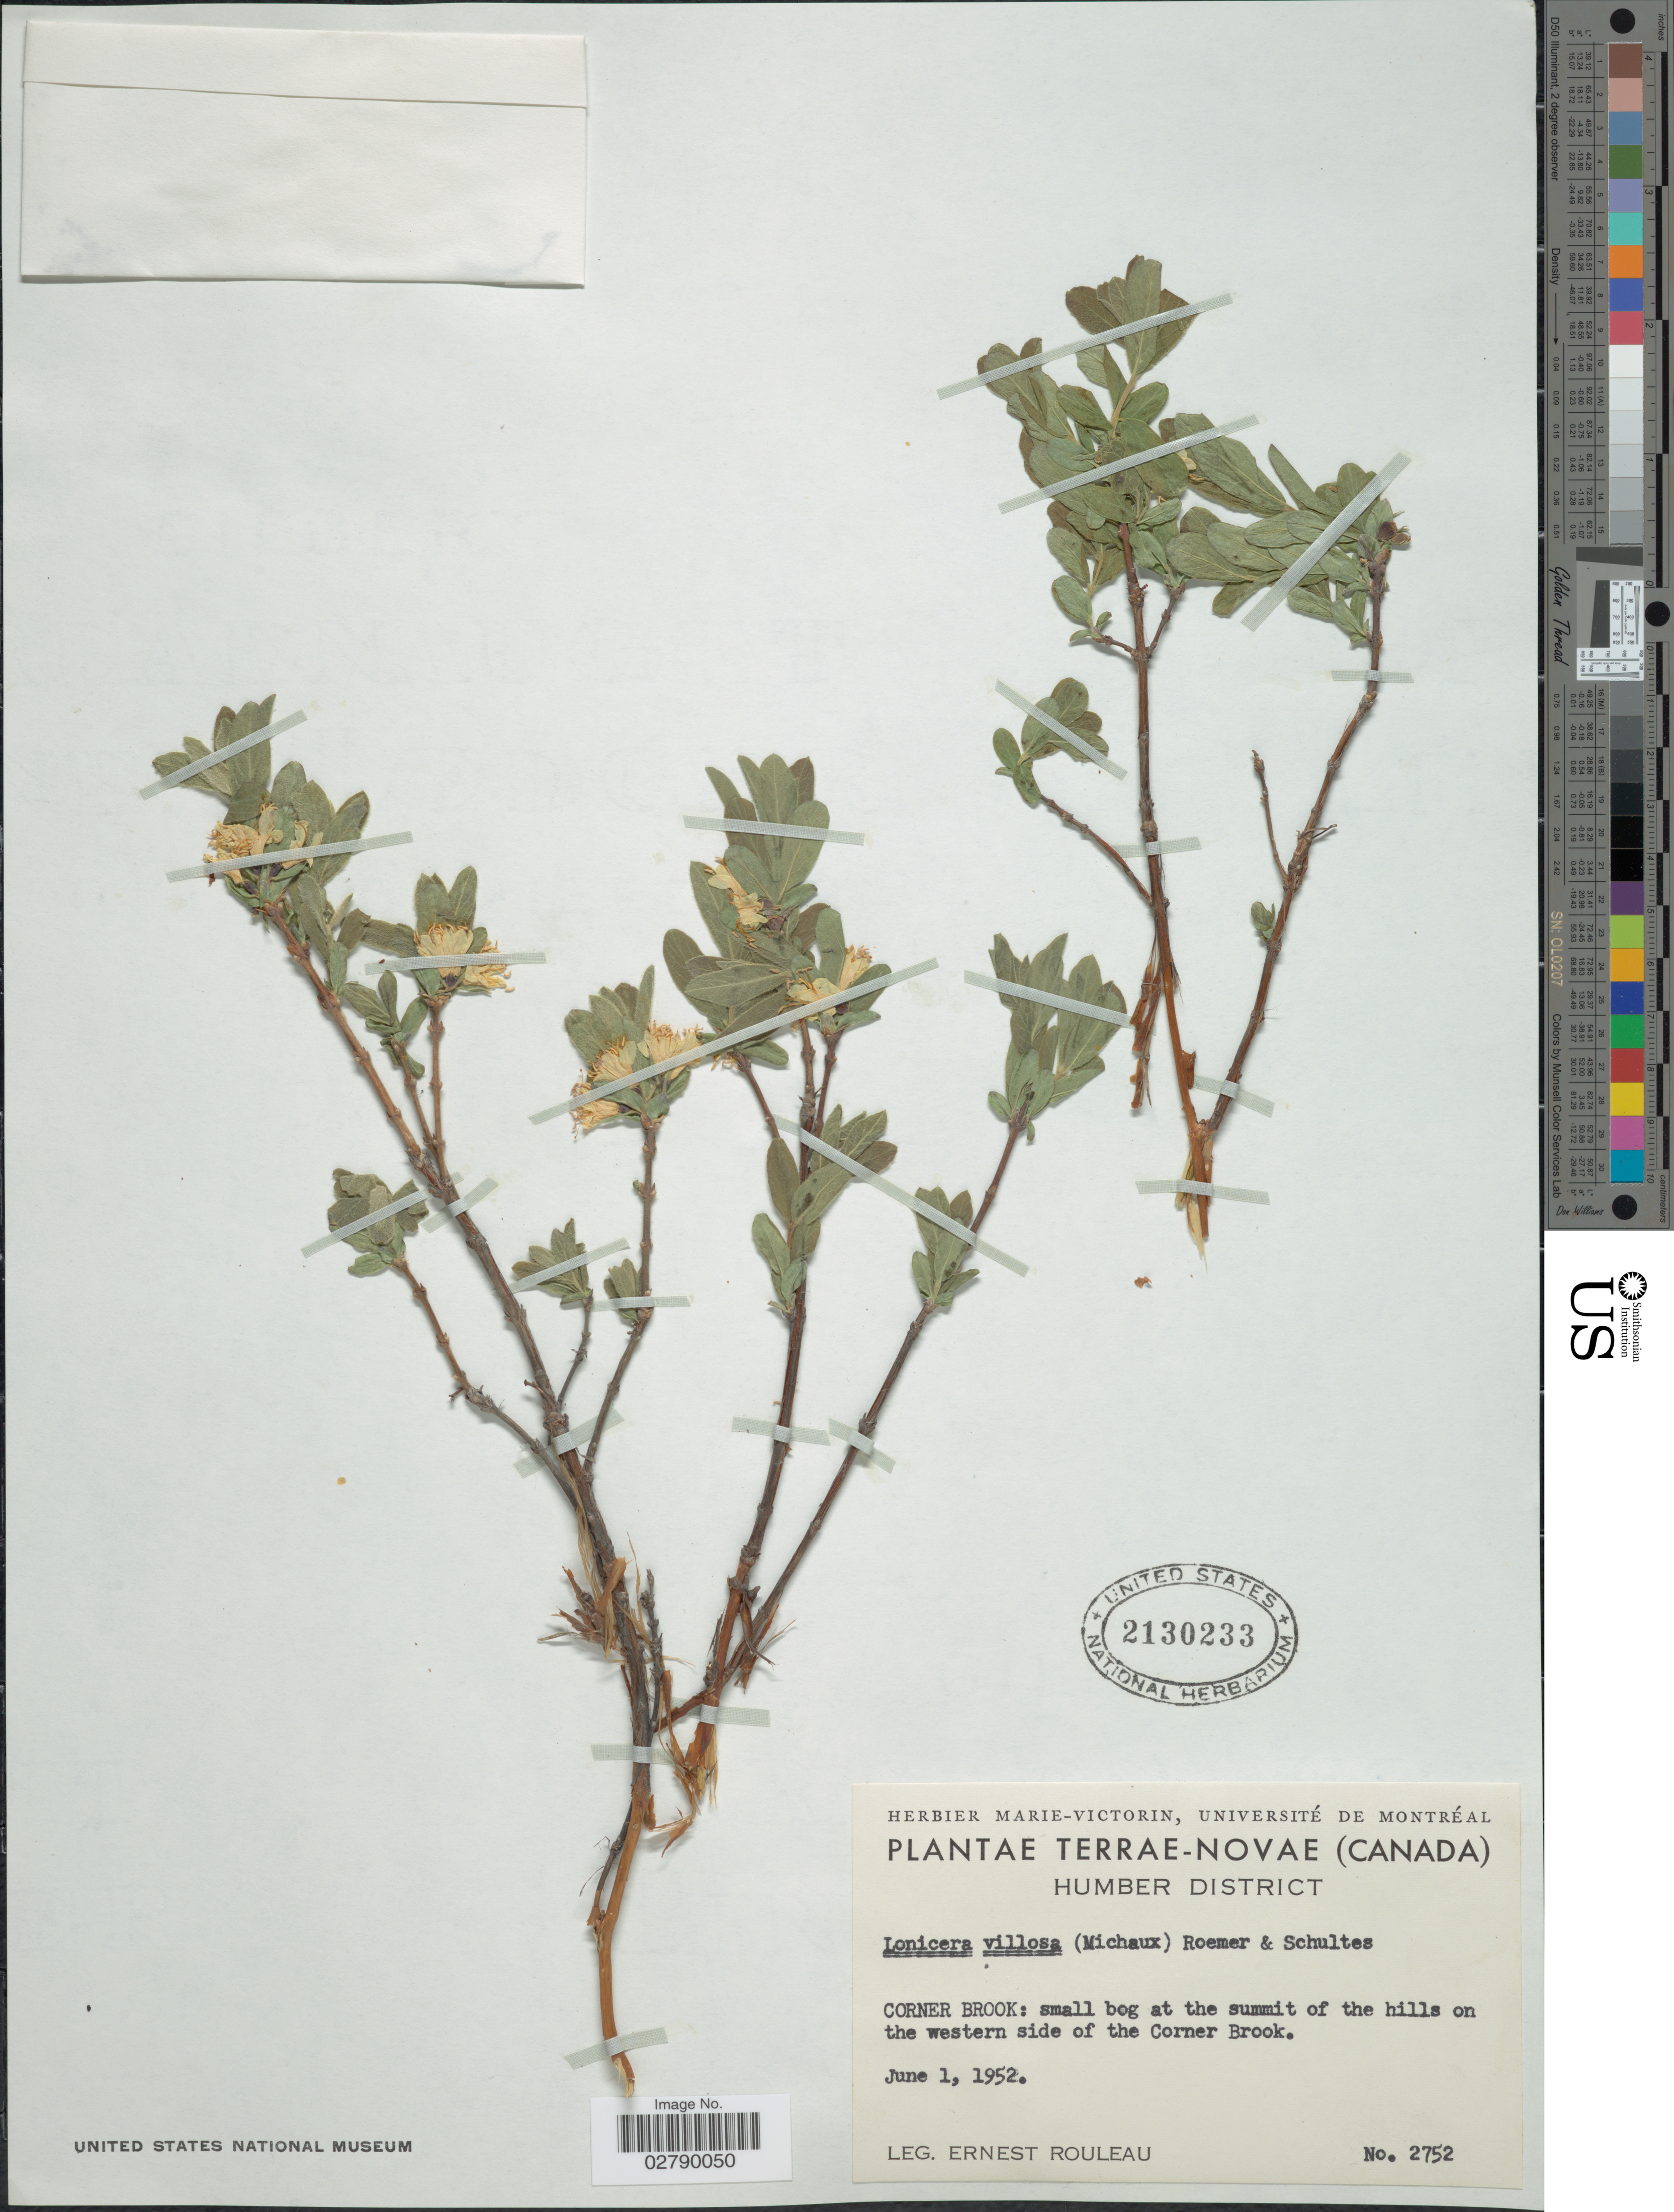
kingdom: Plantae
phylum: Tracheophyta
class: Magnoliopsida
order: Dipsacales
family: Caprifoliaceae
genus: Lonicera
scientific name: Lonicera villosa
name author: (Michx.) Roem. & Schult.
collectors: E. Rouleau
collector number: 2752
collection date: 1952-06-01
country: Canada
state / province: Newfoundland and Labrador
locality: Terrae-Novae. Humber District. Corner Brook: small bog at the summit of the hills on the western side of the Corner Brook.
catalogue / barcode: US 2130233